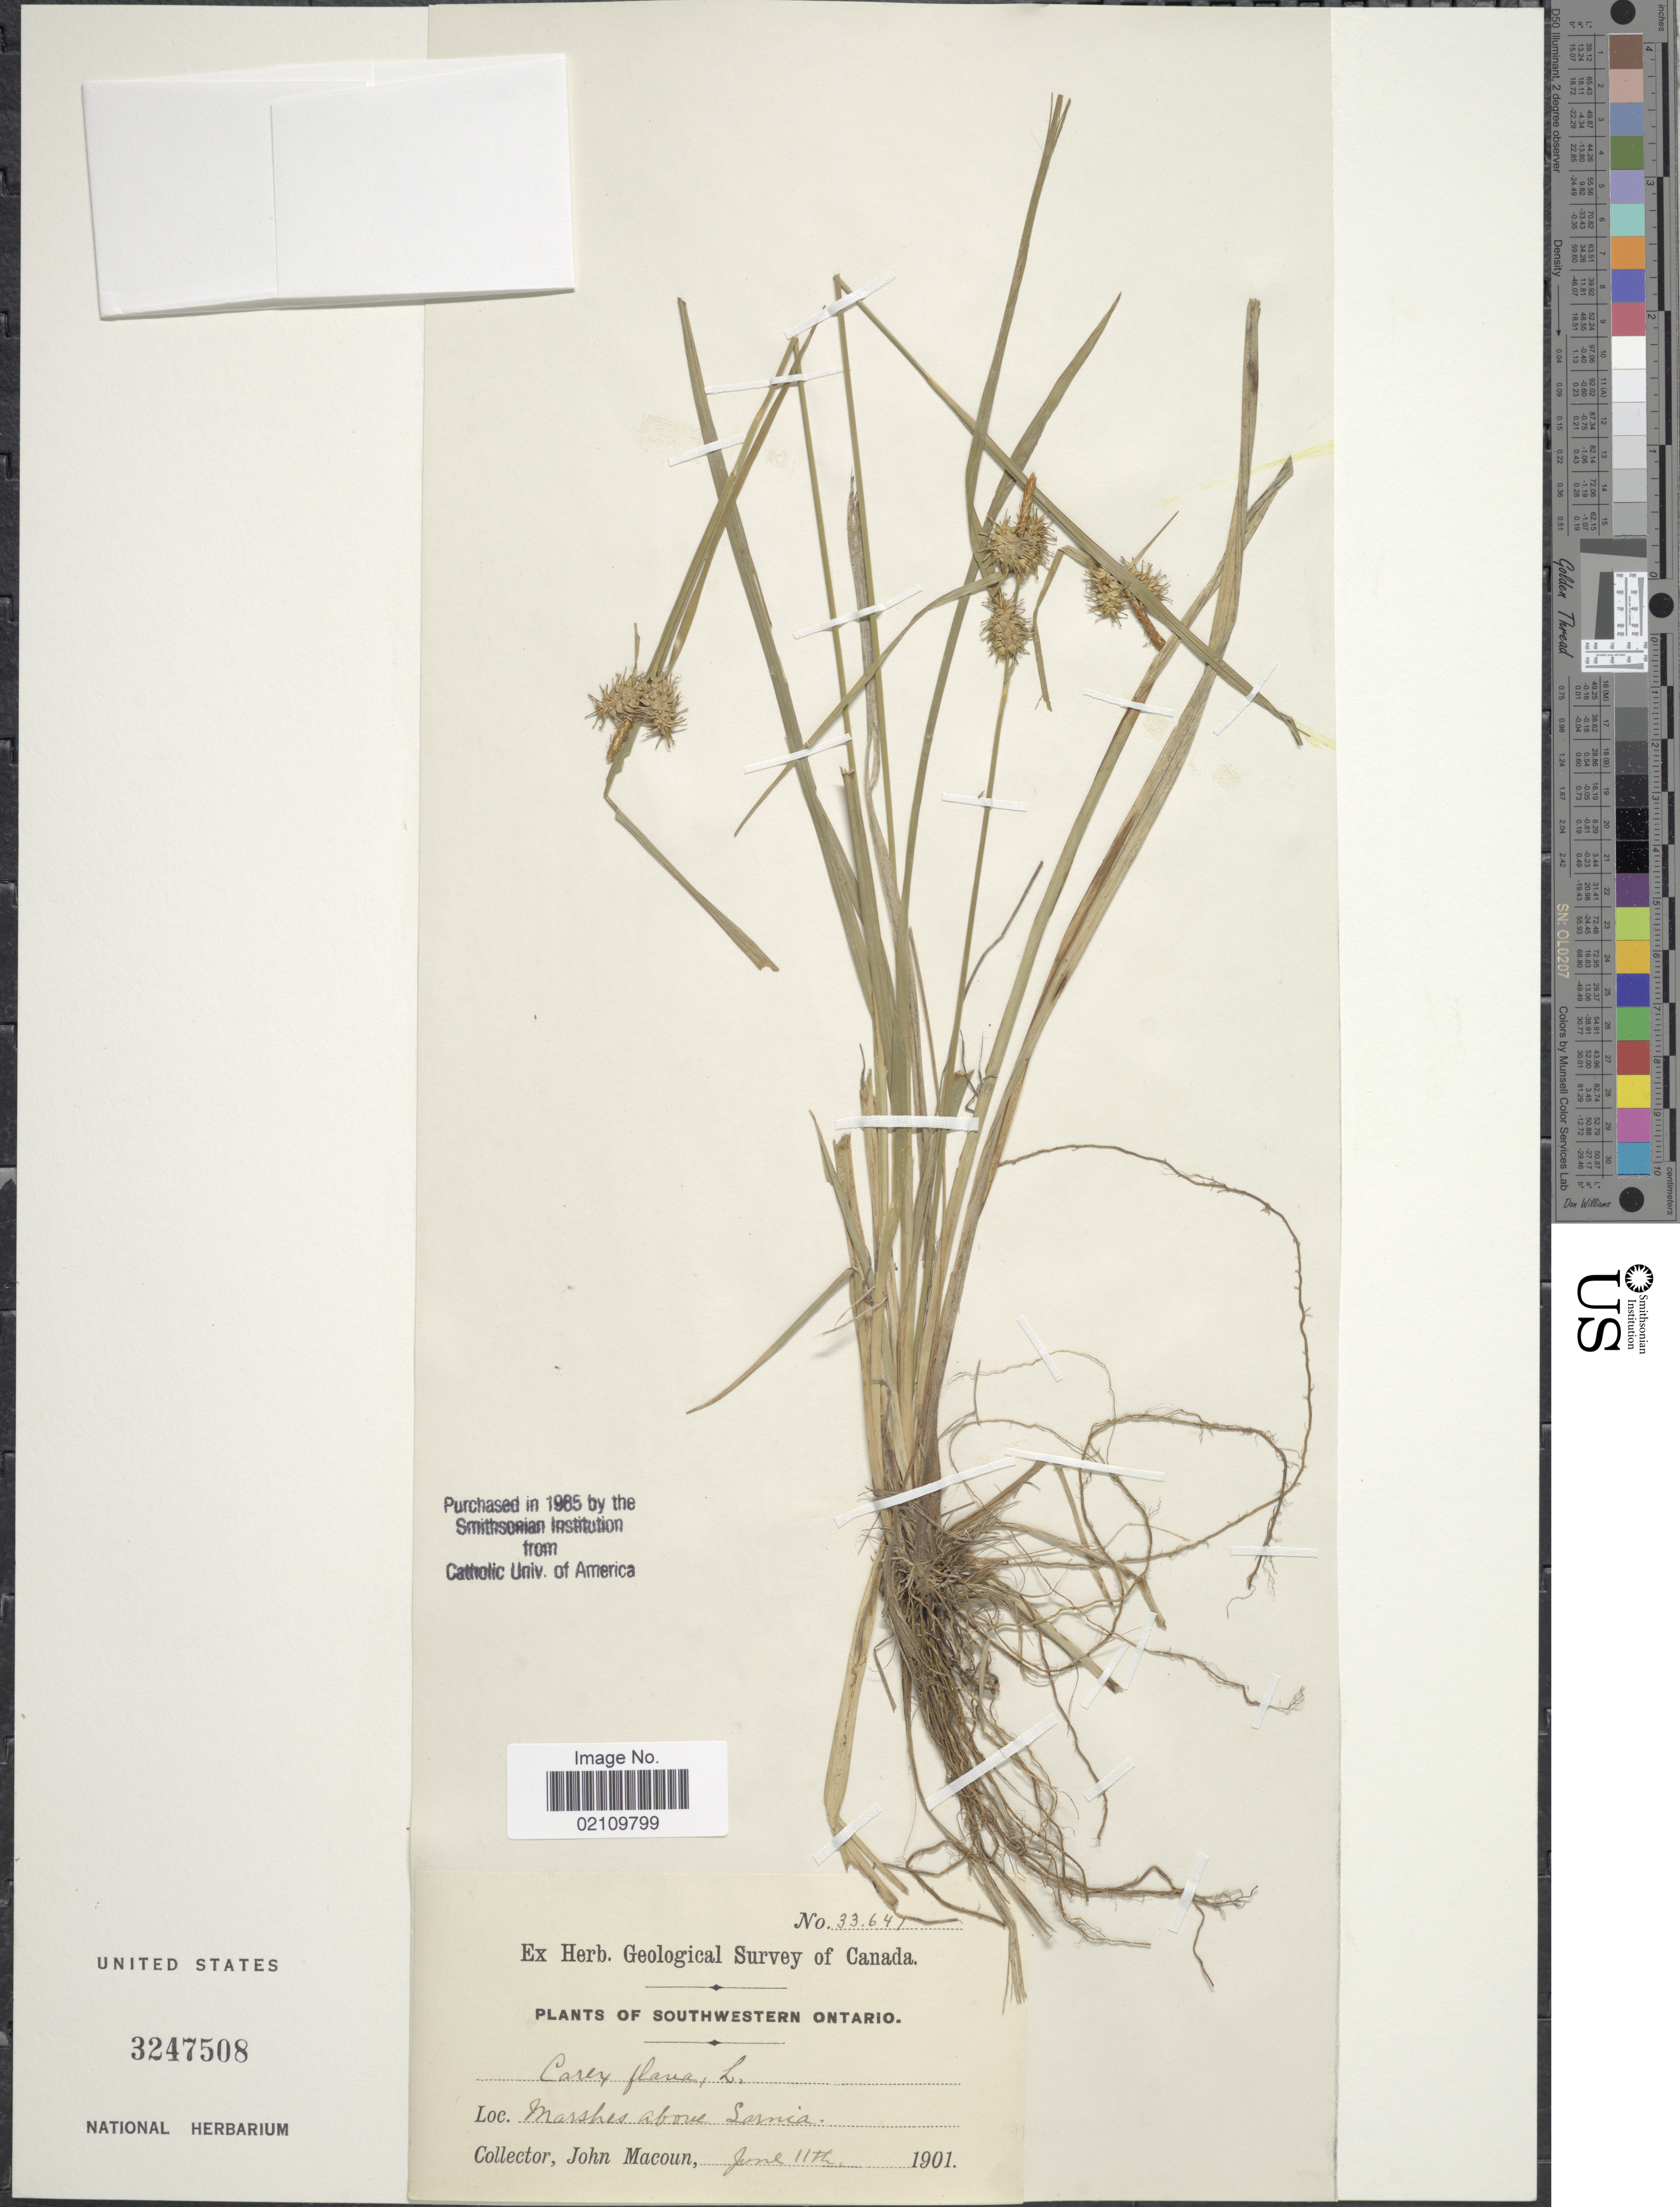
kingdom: Plantae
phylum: Tracheophyta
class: Liliopsida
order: Poales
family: Cyperaceae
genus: Carex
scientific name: Carex flava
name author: L.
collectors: J. Macoun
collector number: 33641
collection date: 1901-06-11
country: Canada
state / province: Ontario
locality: Southwestern Ontario. above Sarnia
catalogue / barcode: US 3247508